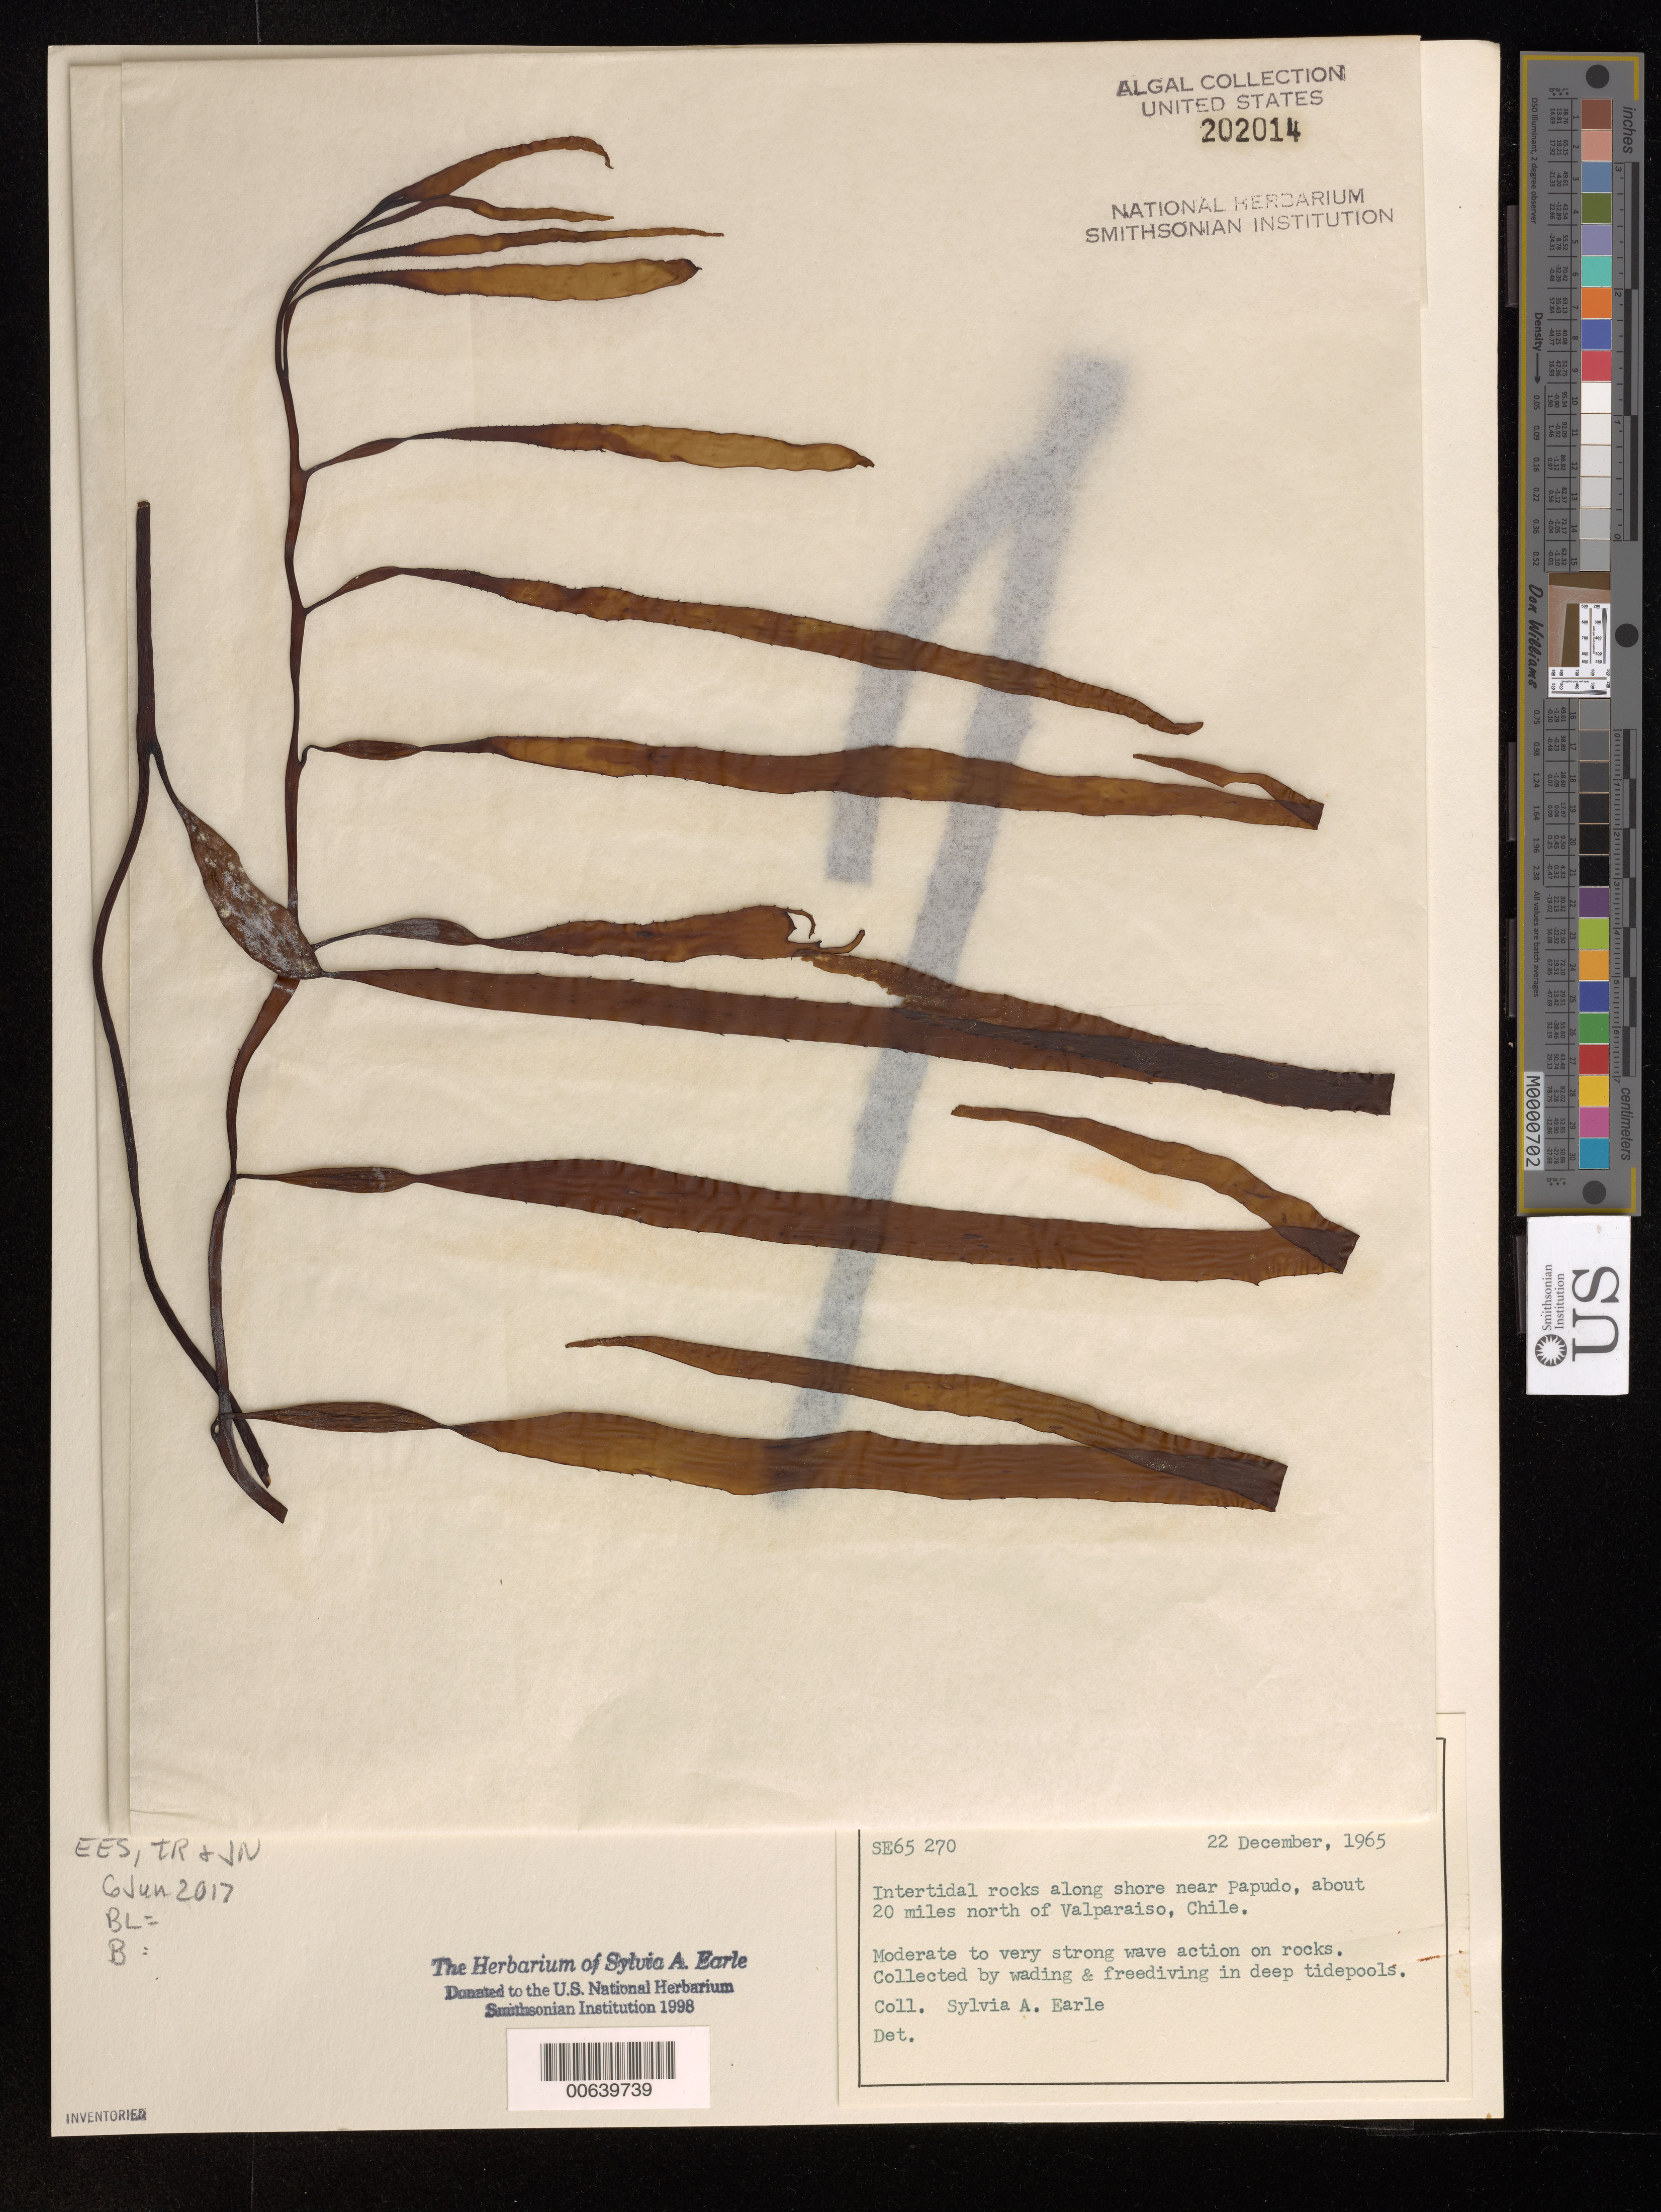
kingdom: Chromista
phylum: Ochrophyta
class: Phaeophyceae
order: Laminariales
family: Laminariaceae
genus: Macrocystis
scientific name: Macrocystis sp.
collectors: S. A. Earle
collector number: Se 65270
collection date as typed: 22 Dec 1965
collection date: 1965-12-22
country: Chile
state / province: Valparaíso (V)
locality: Near Papudo, ca. 20 miles north of Valparaiso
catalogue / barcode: US 202014